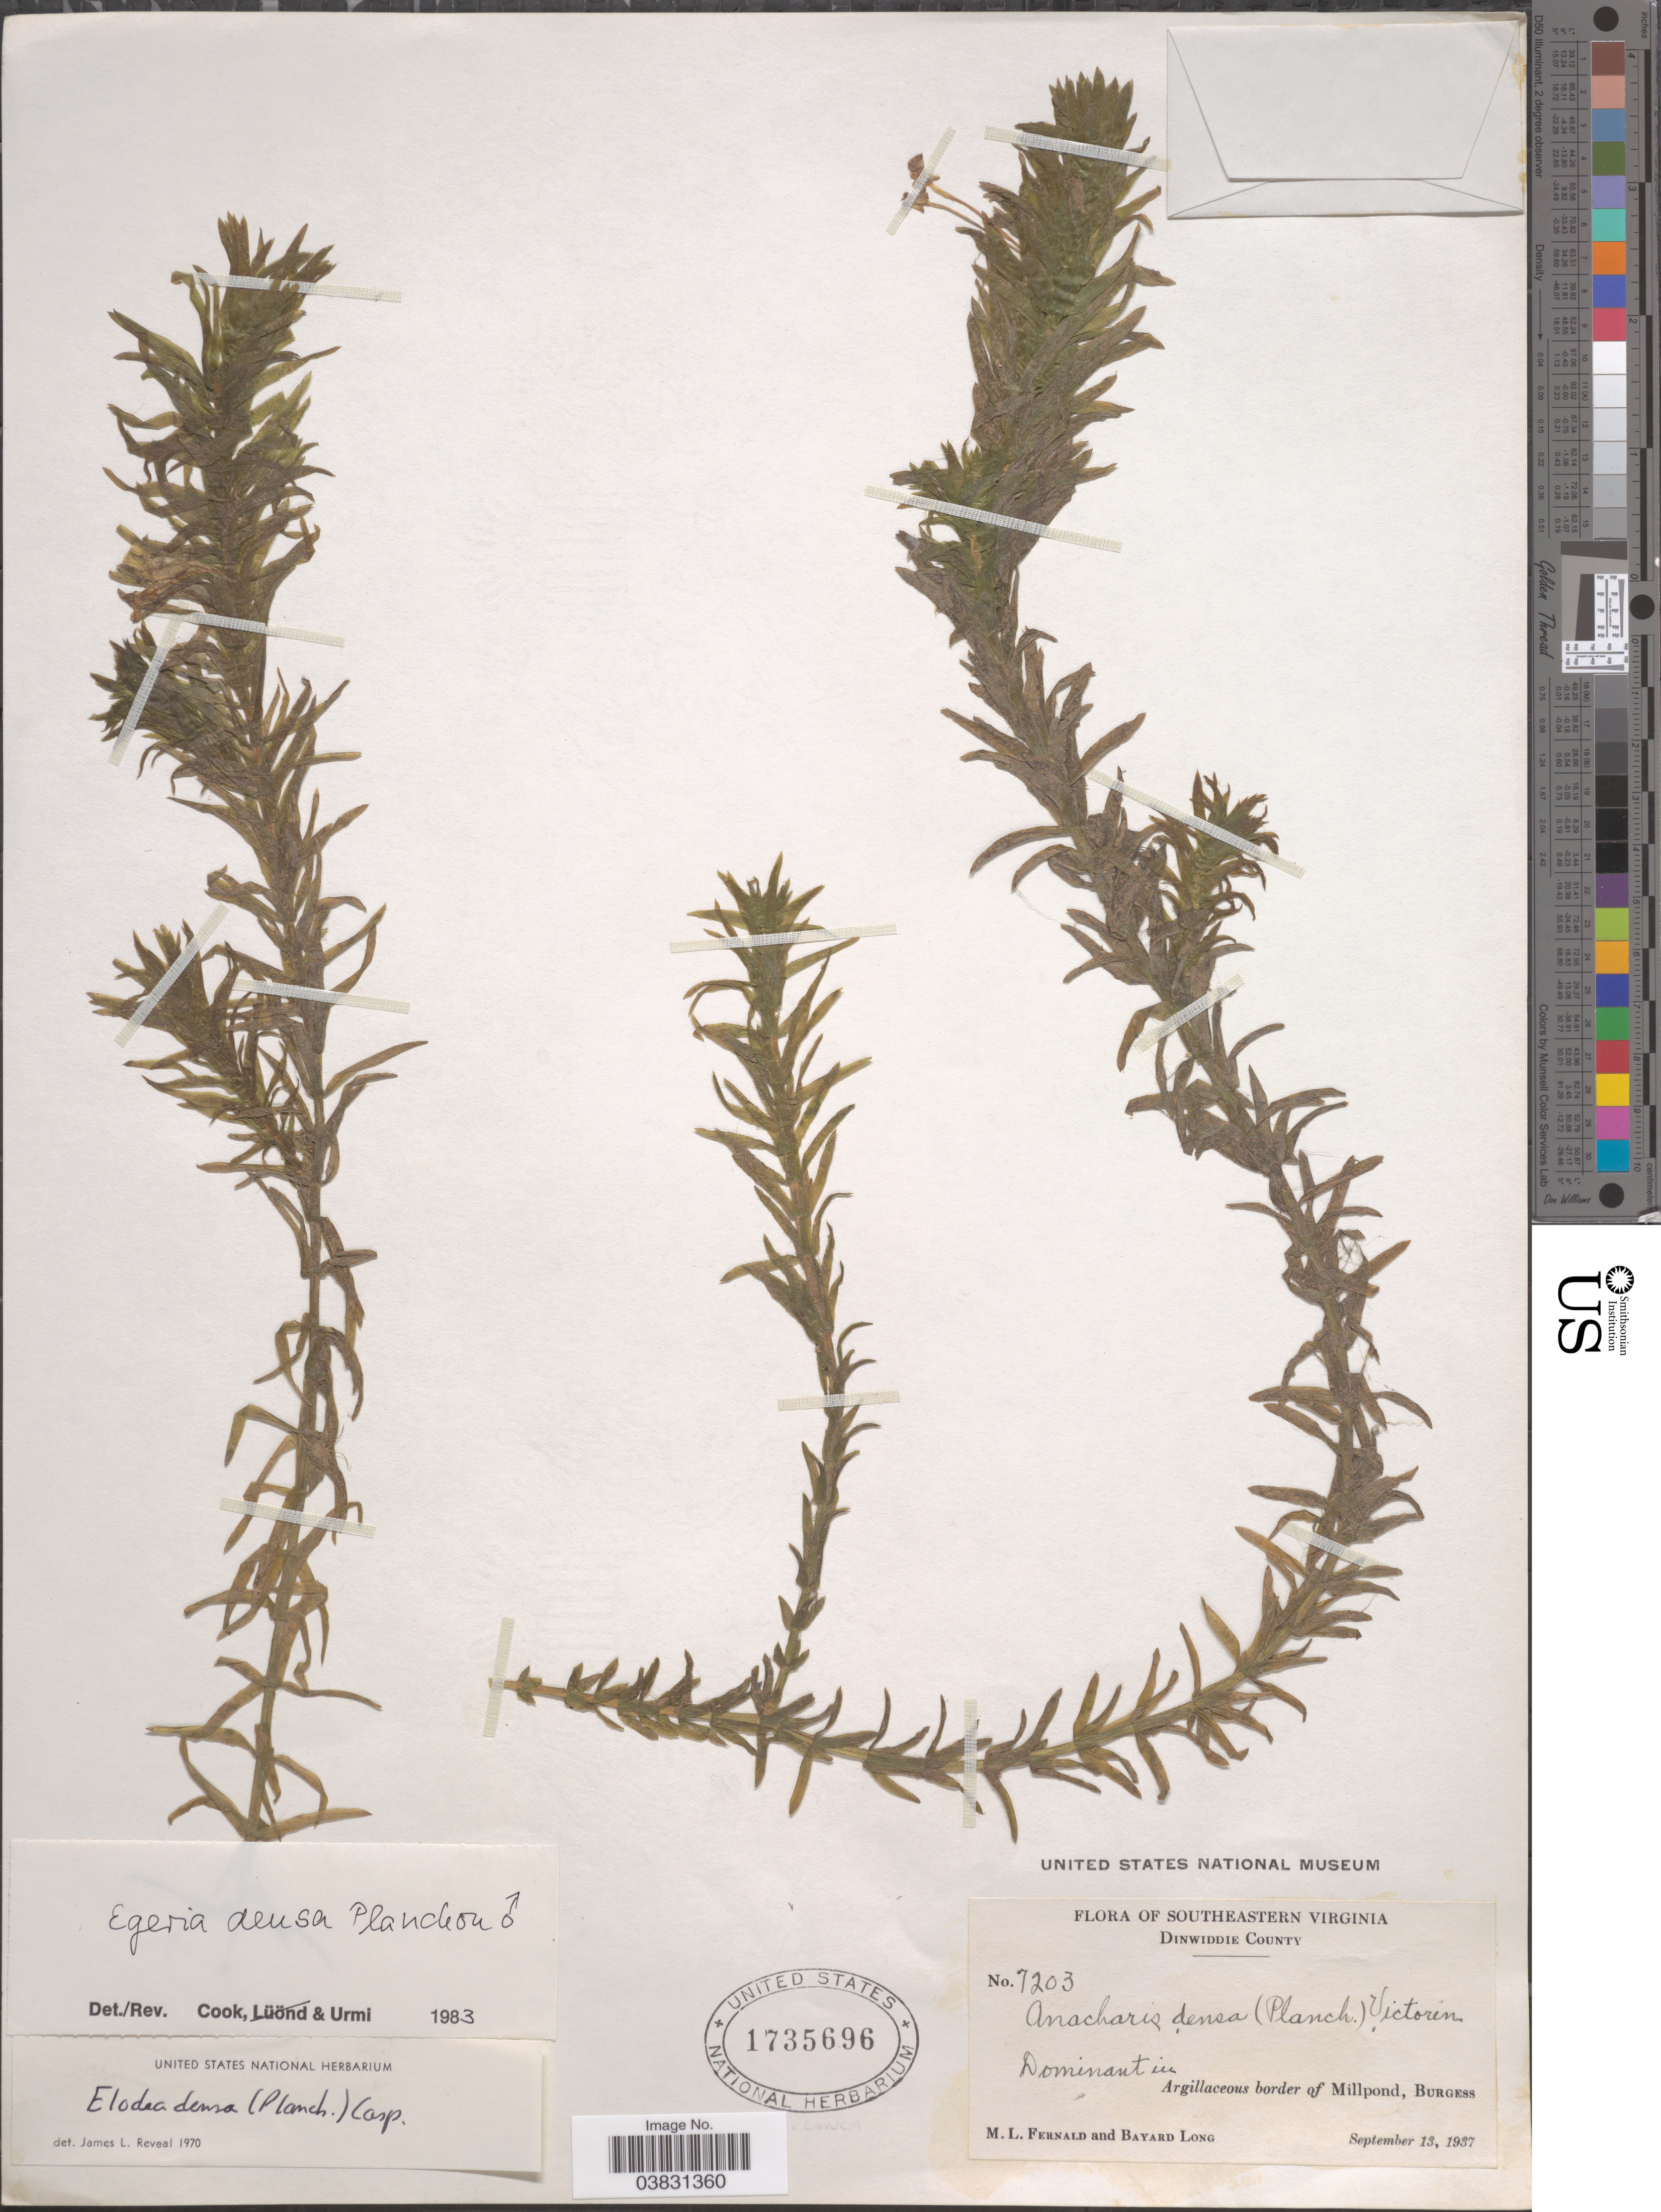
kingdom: Plantae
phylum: Tracheophyta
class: Liliopsida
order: Alismatales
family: Hydrocharitaceae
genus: Egeria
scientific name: Egeria densa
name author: Planch.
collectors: M. L. Fernald & B. Long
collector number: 7203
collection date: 1937-09-13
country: United States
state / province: Virginia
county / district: Dinwiddie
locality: Southeastern Virginia. Dinwiddie County. Argillaceous border of Millpond, Burgess.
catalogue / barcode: US 1735696